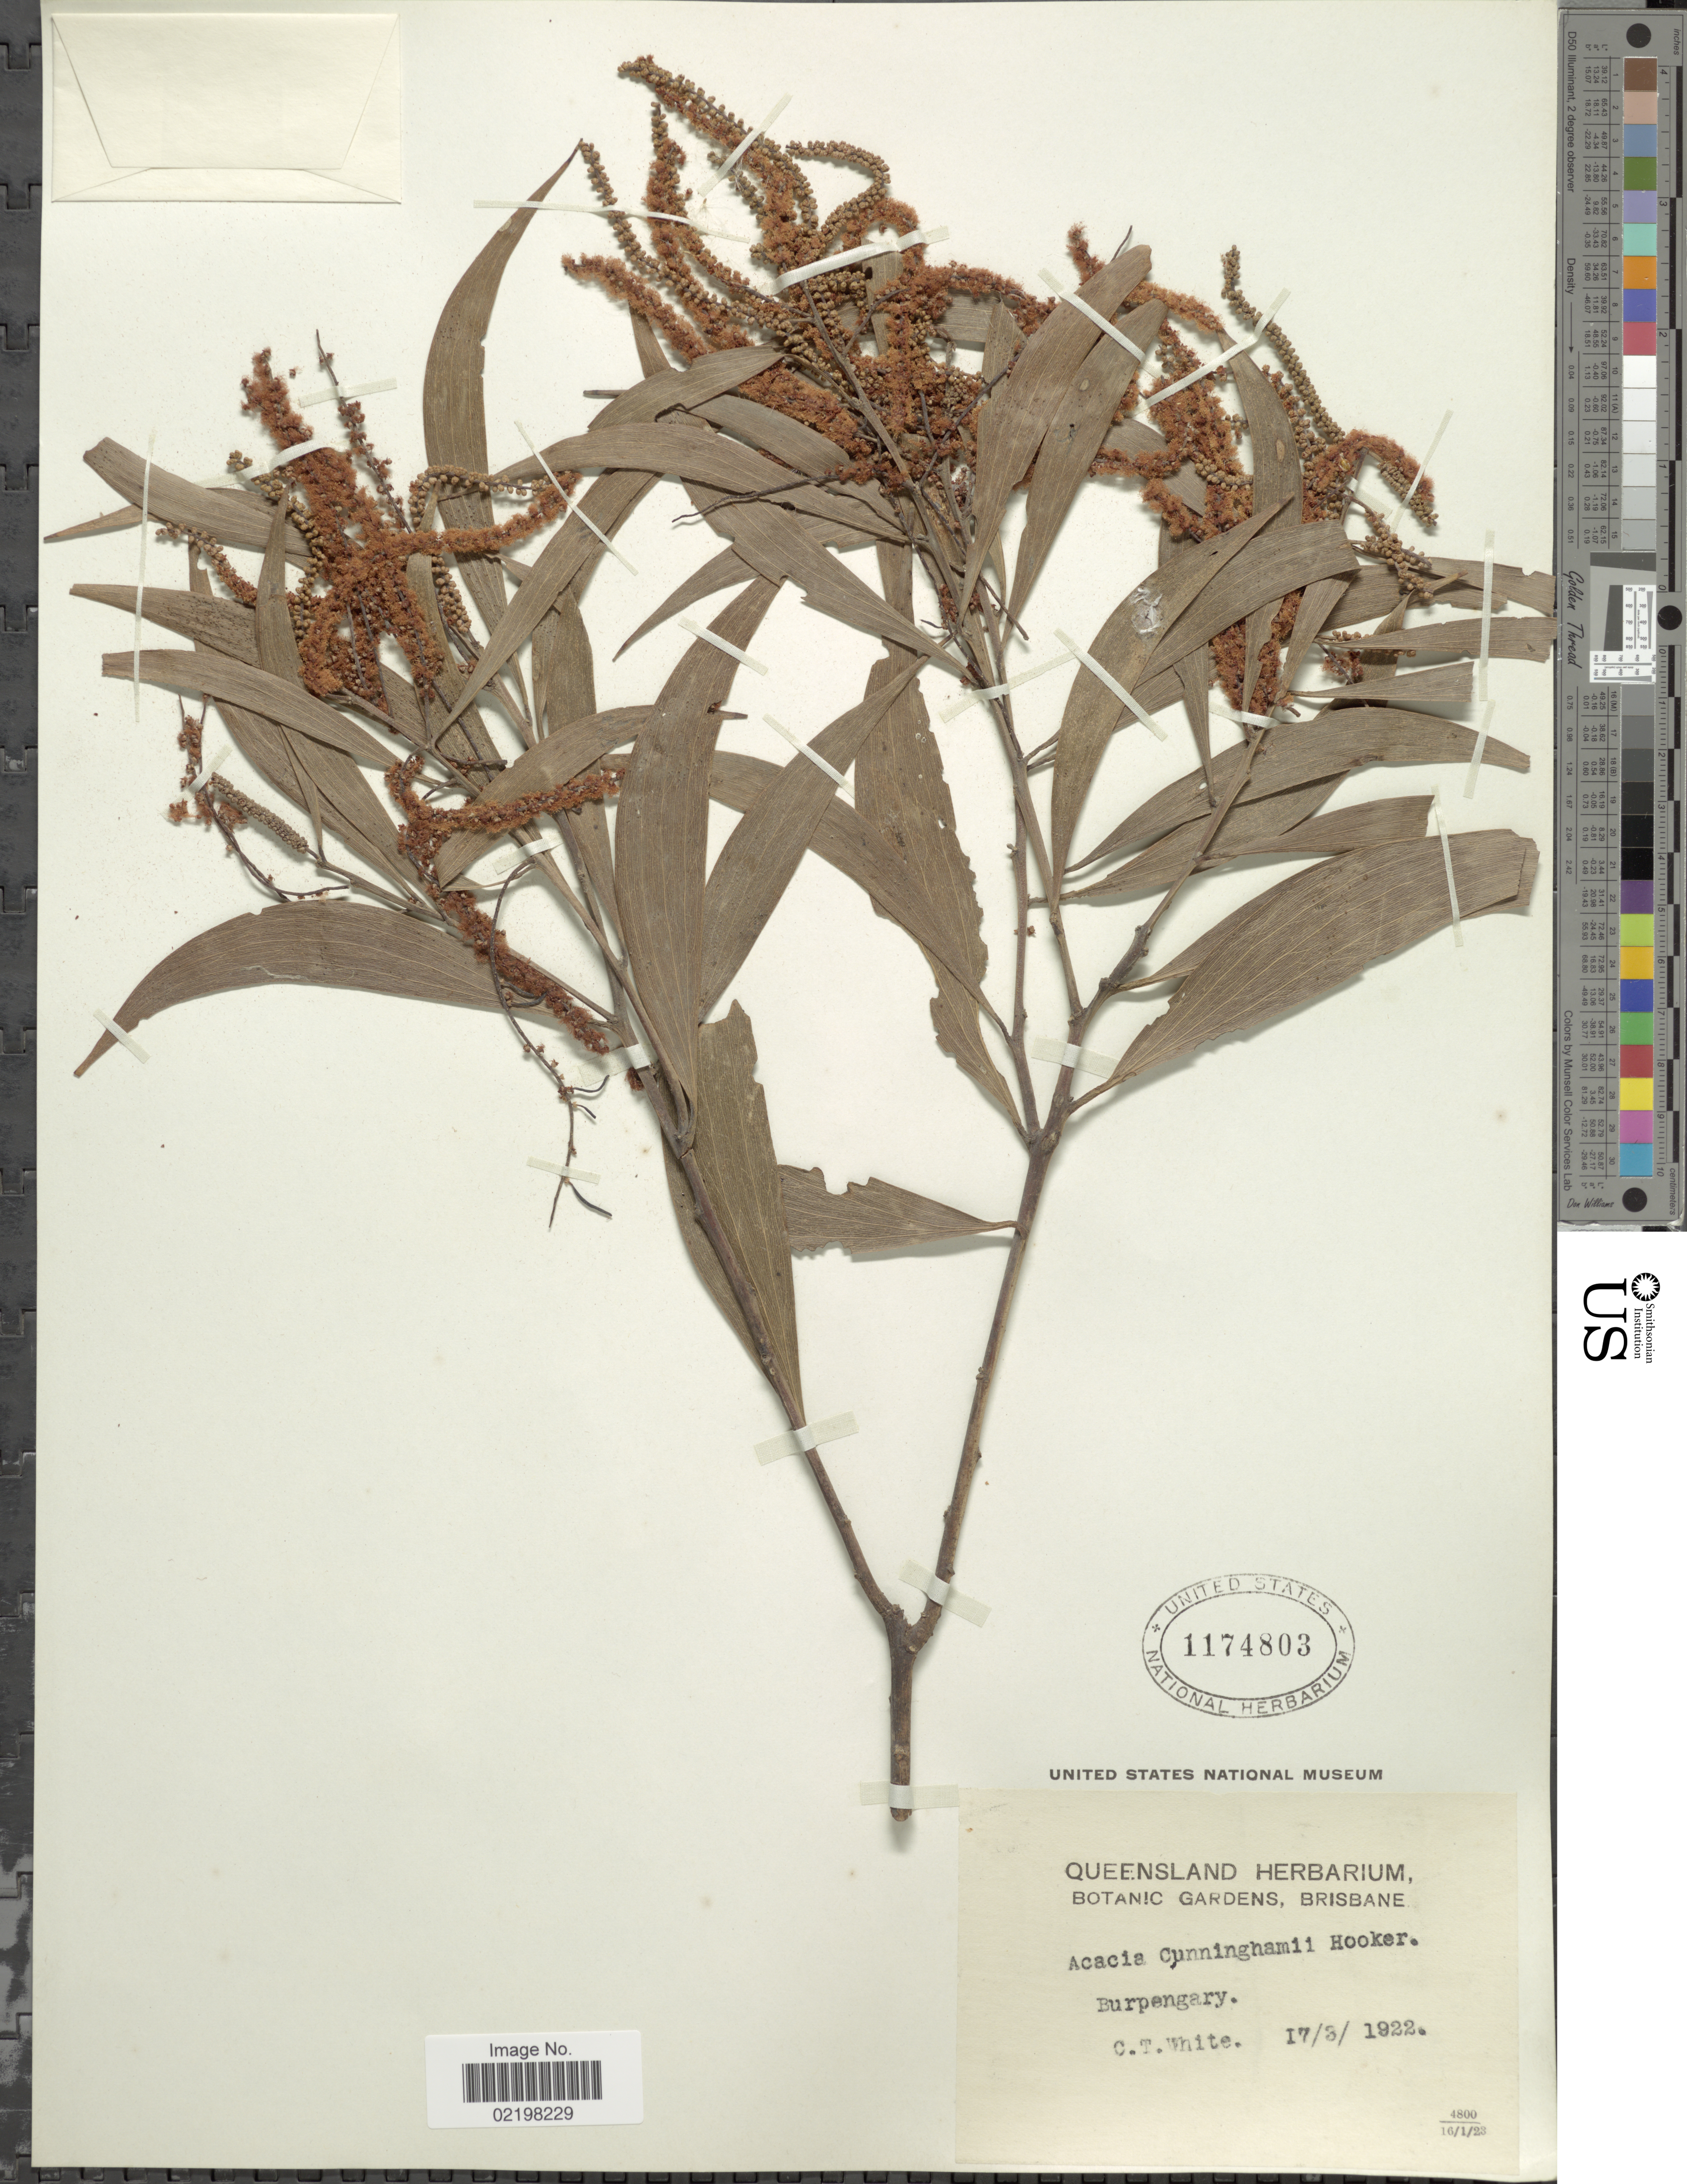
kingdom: Plantae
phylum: Tracheophyta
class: Magnoliopsida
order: Fabales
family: Fabaceae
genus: Acacia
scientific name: Acacia cunninghamii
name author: Hook.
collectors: C. T. White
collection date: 1922-03-17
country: Australia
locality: Burpengary.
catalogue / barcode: US 1174803